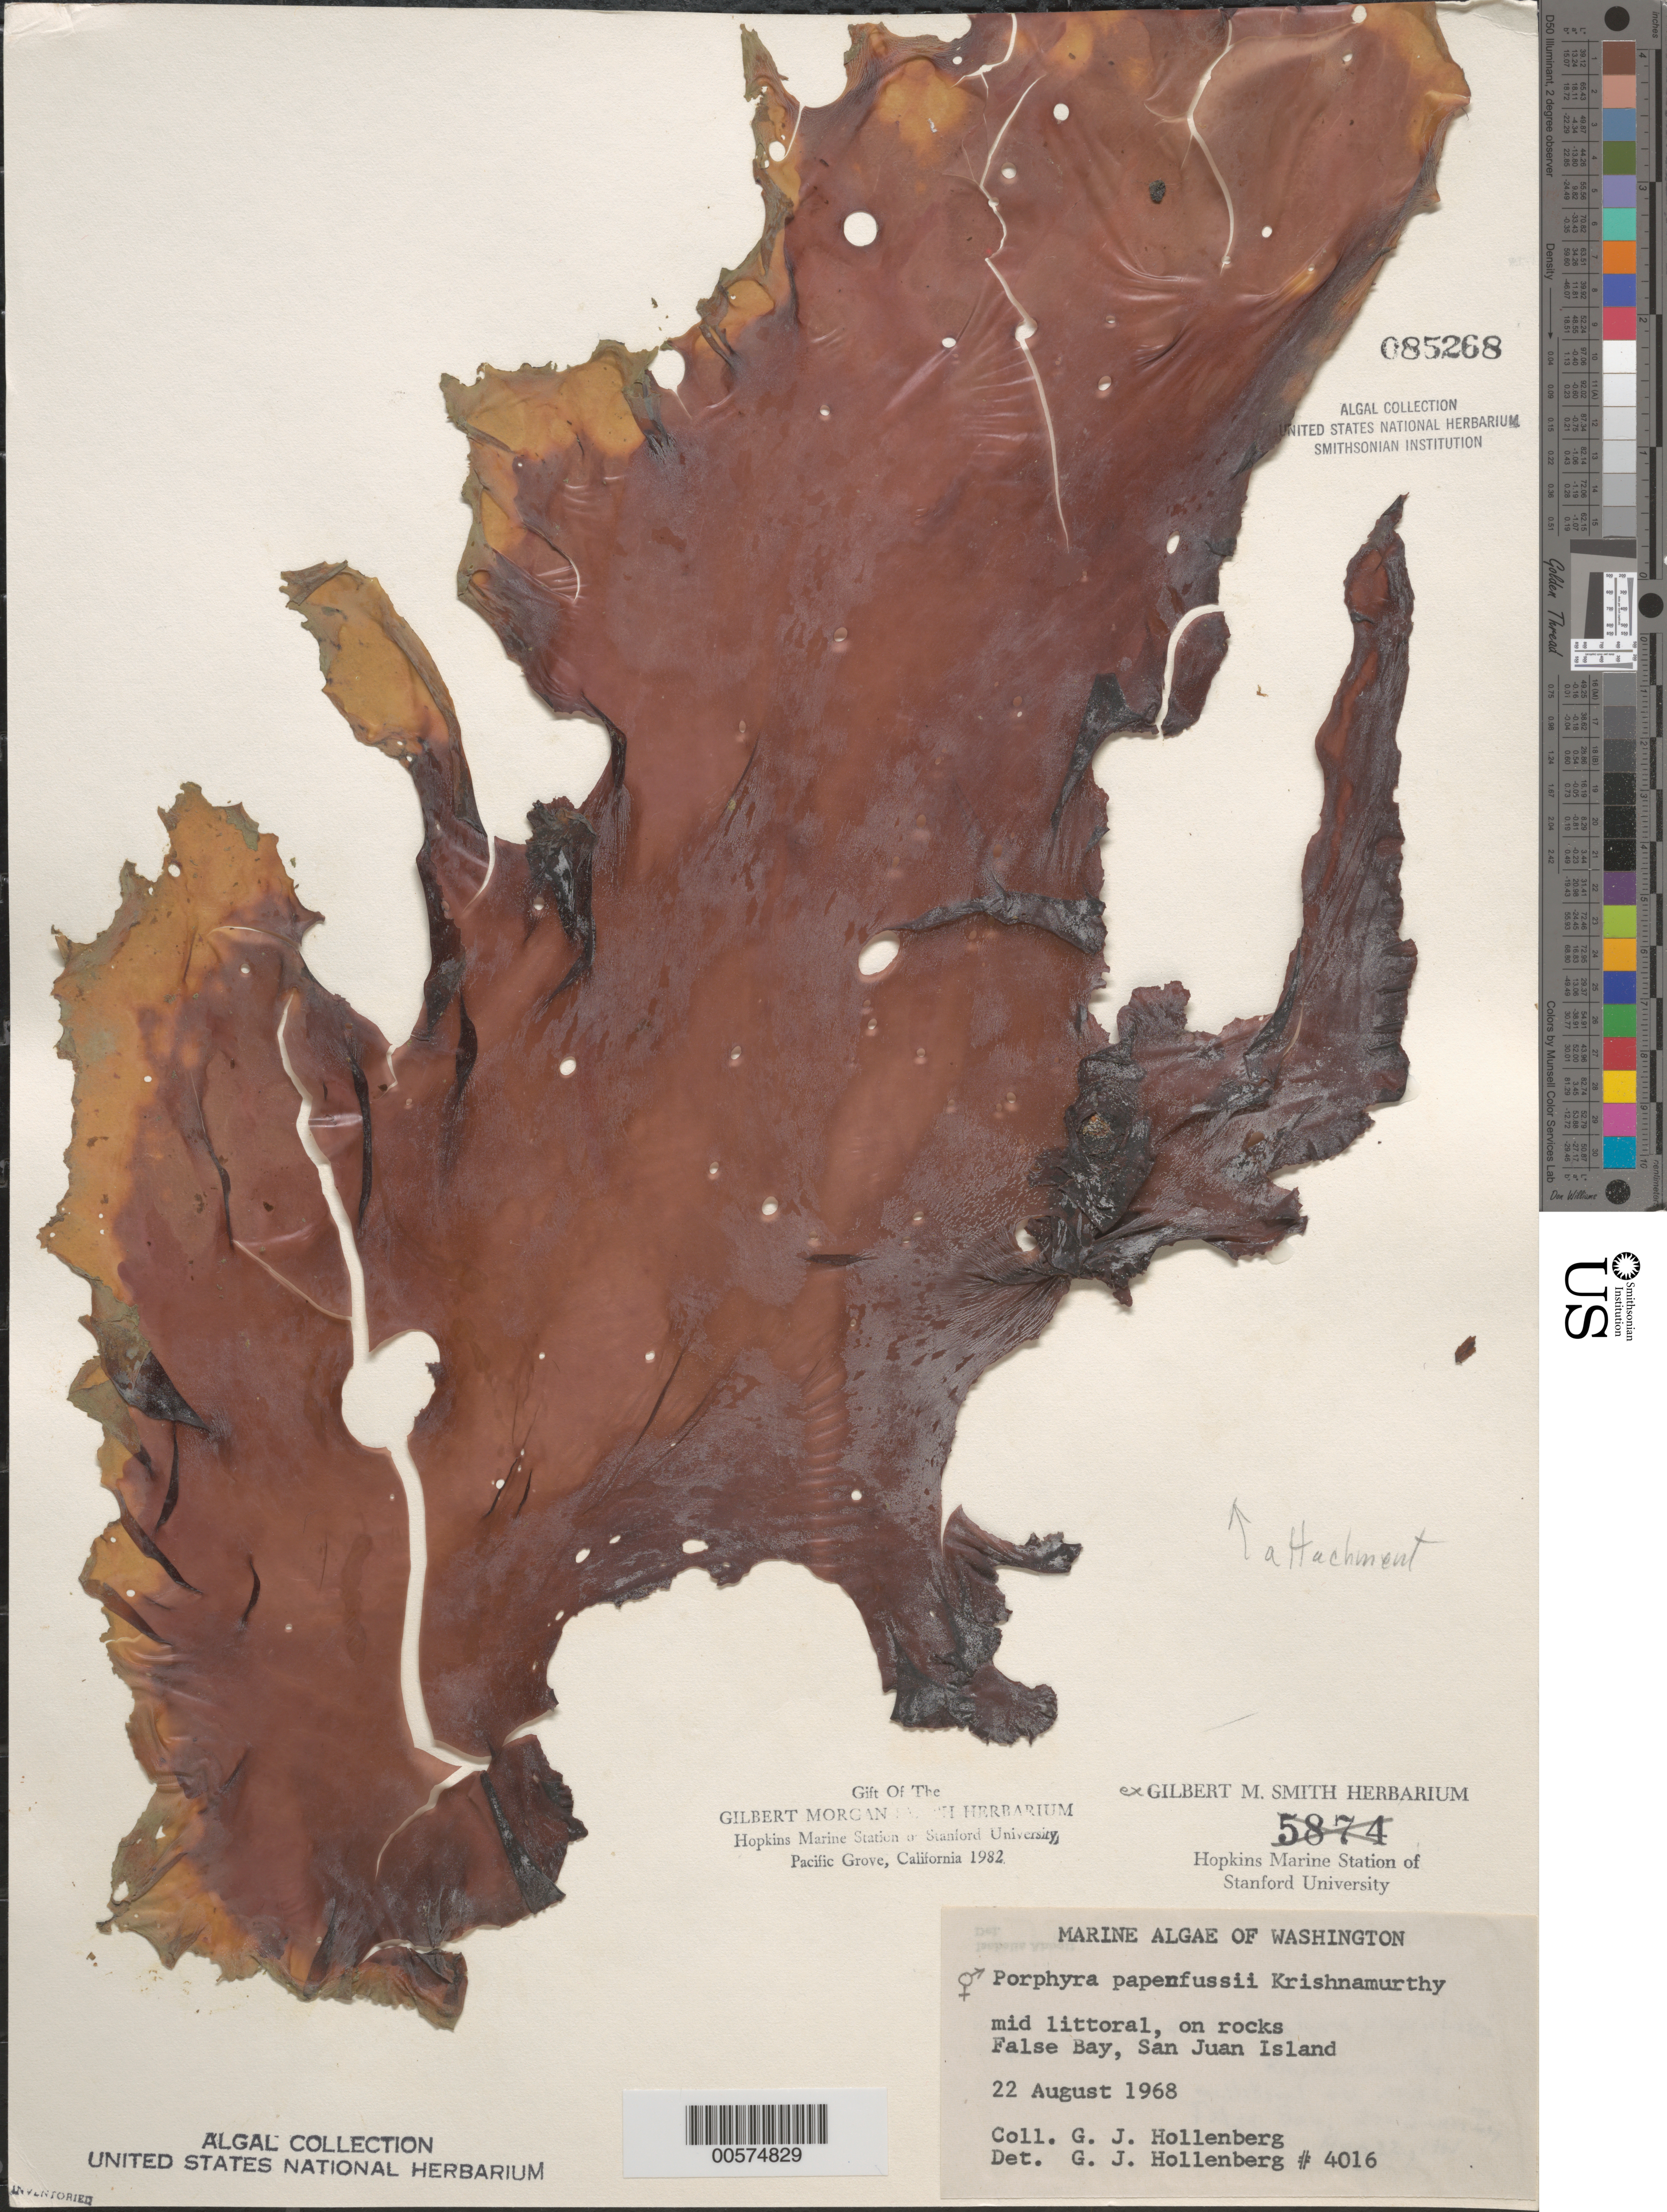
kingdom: Plantae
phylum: Rhodophyta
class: Bangiophyceae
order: Bangiales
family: Bangiaceae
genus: Fuscifolium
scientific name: Fuscifolium papenfussii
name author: (V. Krishnamurthy) S.C. Lindstrom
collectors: G. Hollenberg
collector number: GJH 4016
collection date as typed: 22 Aug 1968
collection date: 1968-08-22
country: United States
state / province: Washington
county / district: San Juan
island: San Juan Island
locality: False Bay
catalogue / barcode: US 85268